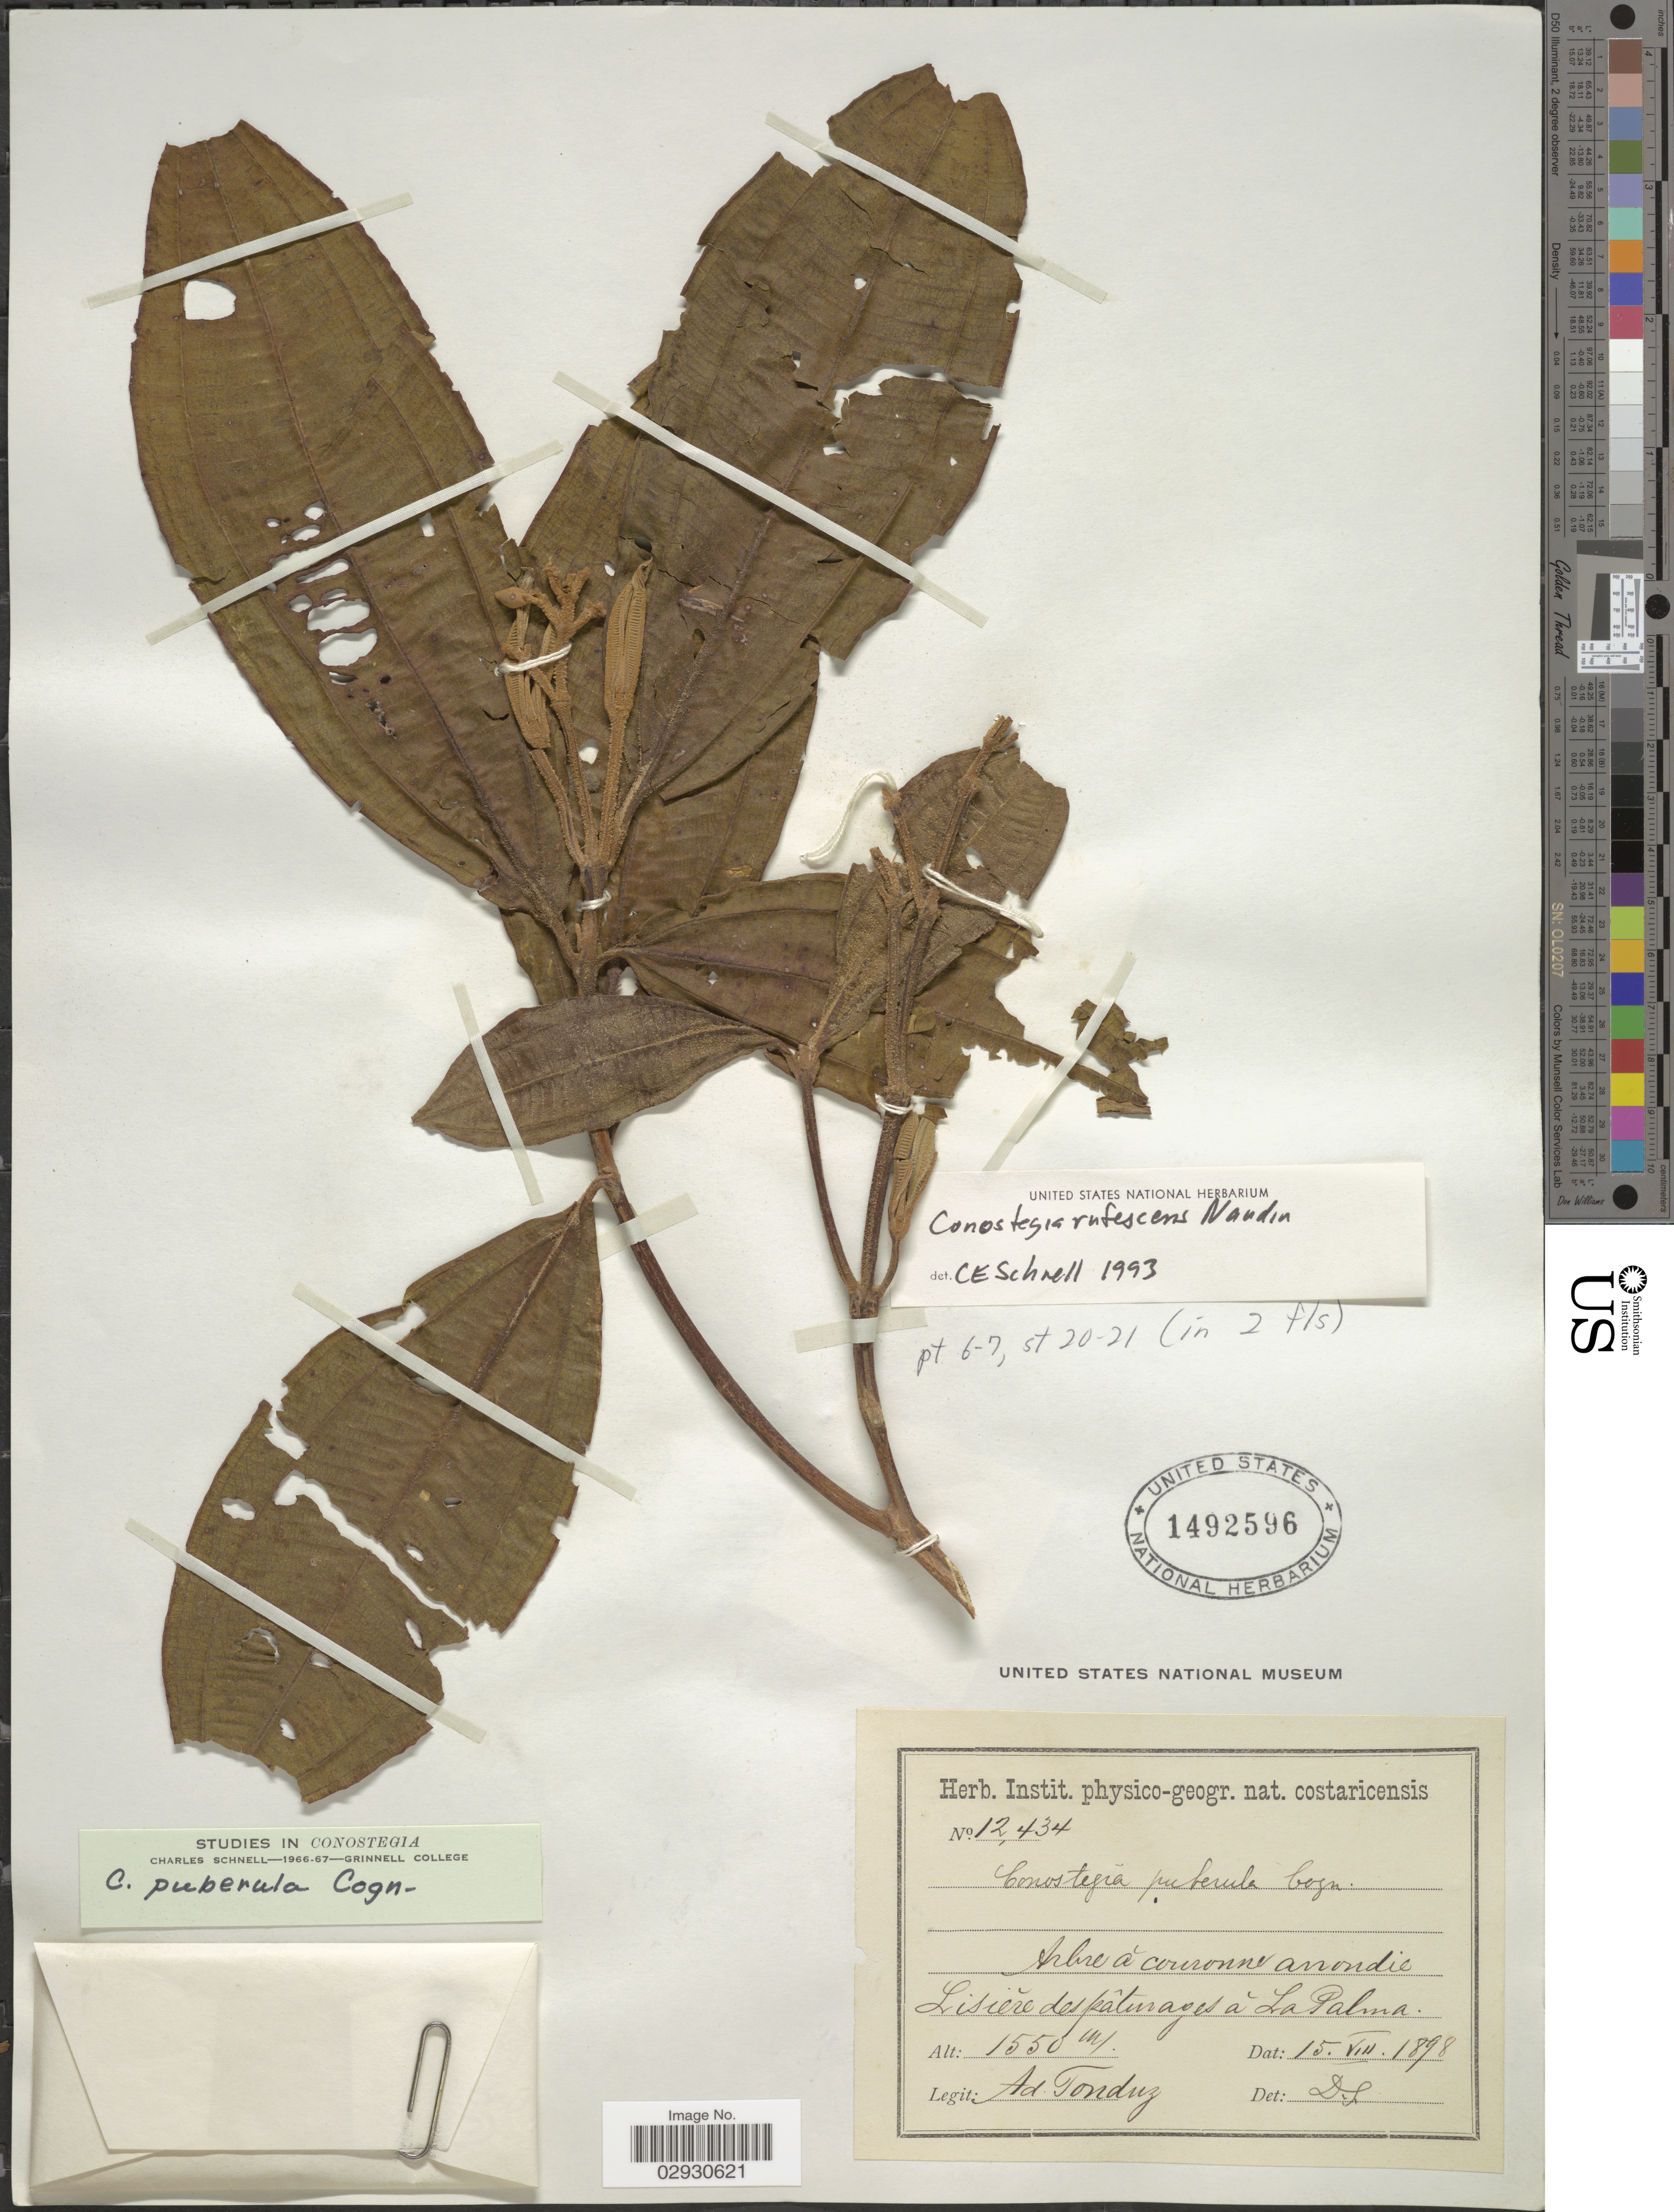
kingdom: Plantae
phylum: Tracheophyta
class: Magnoliopsida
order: Myrtales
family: Melastomataceae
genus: Conostegia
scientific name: Conostegia rufescens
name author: Naudin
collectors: A. Tonduz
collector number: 12434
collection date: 1898-08-15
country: Costa Rica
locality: Lisiére des pâturages á La Palma.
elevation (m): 1550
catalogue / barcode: US 1492596